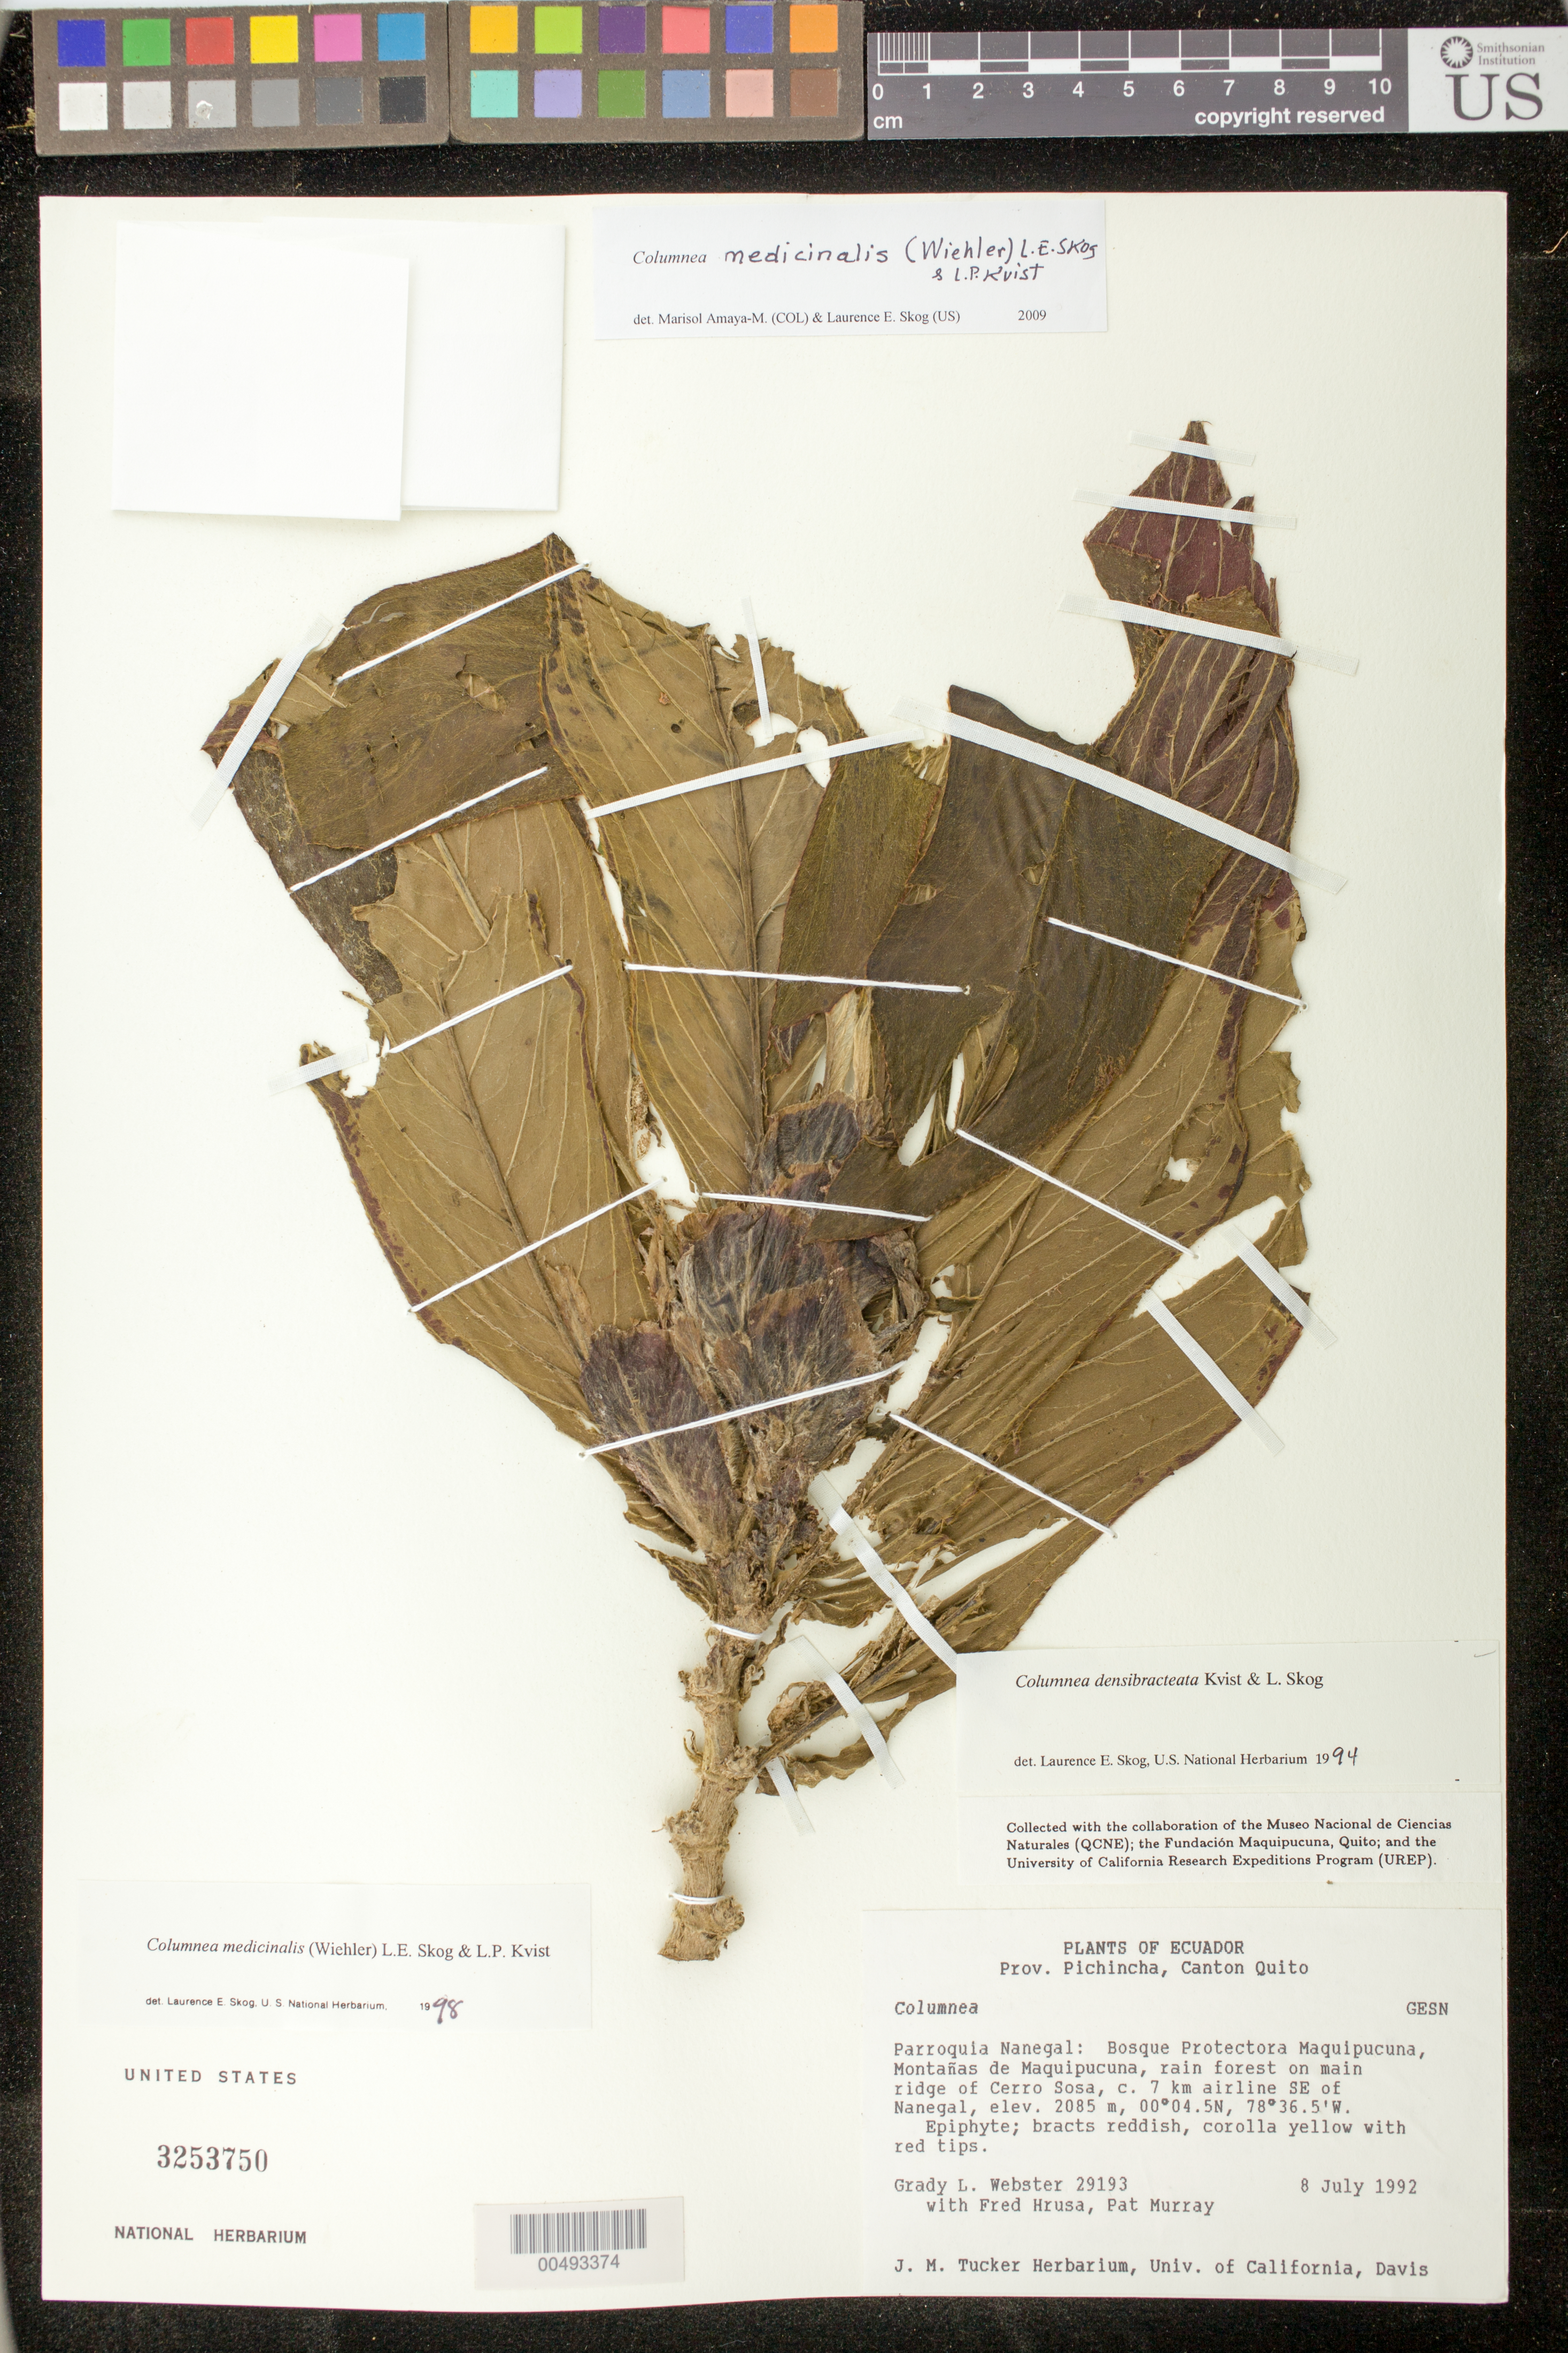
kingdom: Plantae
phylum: Tracheophyta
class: Magnoliopsida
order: Lamiales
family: Gesneriaceae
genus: Columnea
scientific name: Columnea medicinalis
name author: (Wiehler) L.E. Skog & L.P. Kvist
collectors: G. L. Webster, G. Hrusa & P. Murray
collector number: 29193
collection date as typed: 08 Jul 1992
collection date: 1992-07-08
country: Ecuador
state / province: Pichincha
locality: Canton Quito, Parroquia Nanegal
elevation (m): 2085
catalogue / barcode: US 3253750